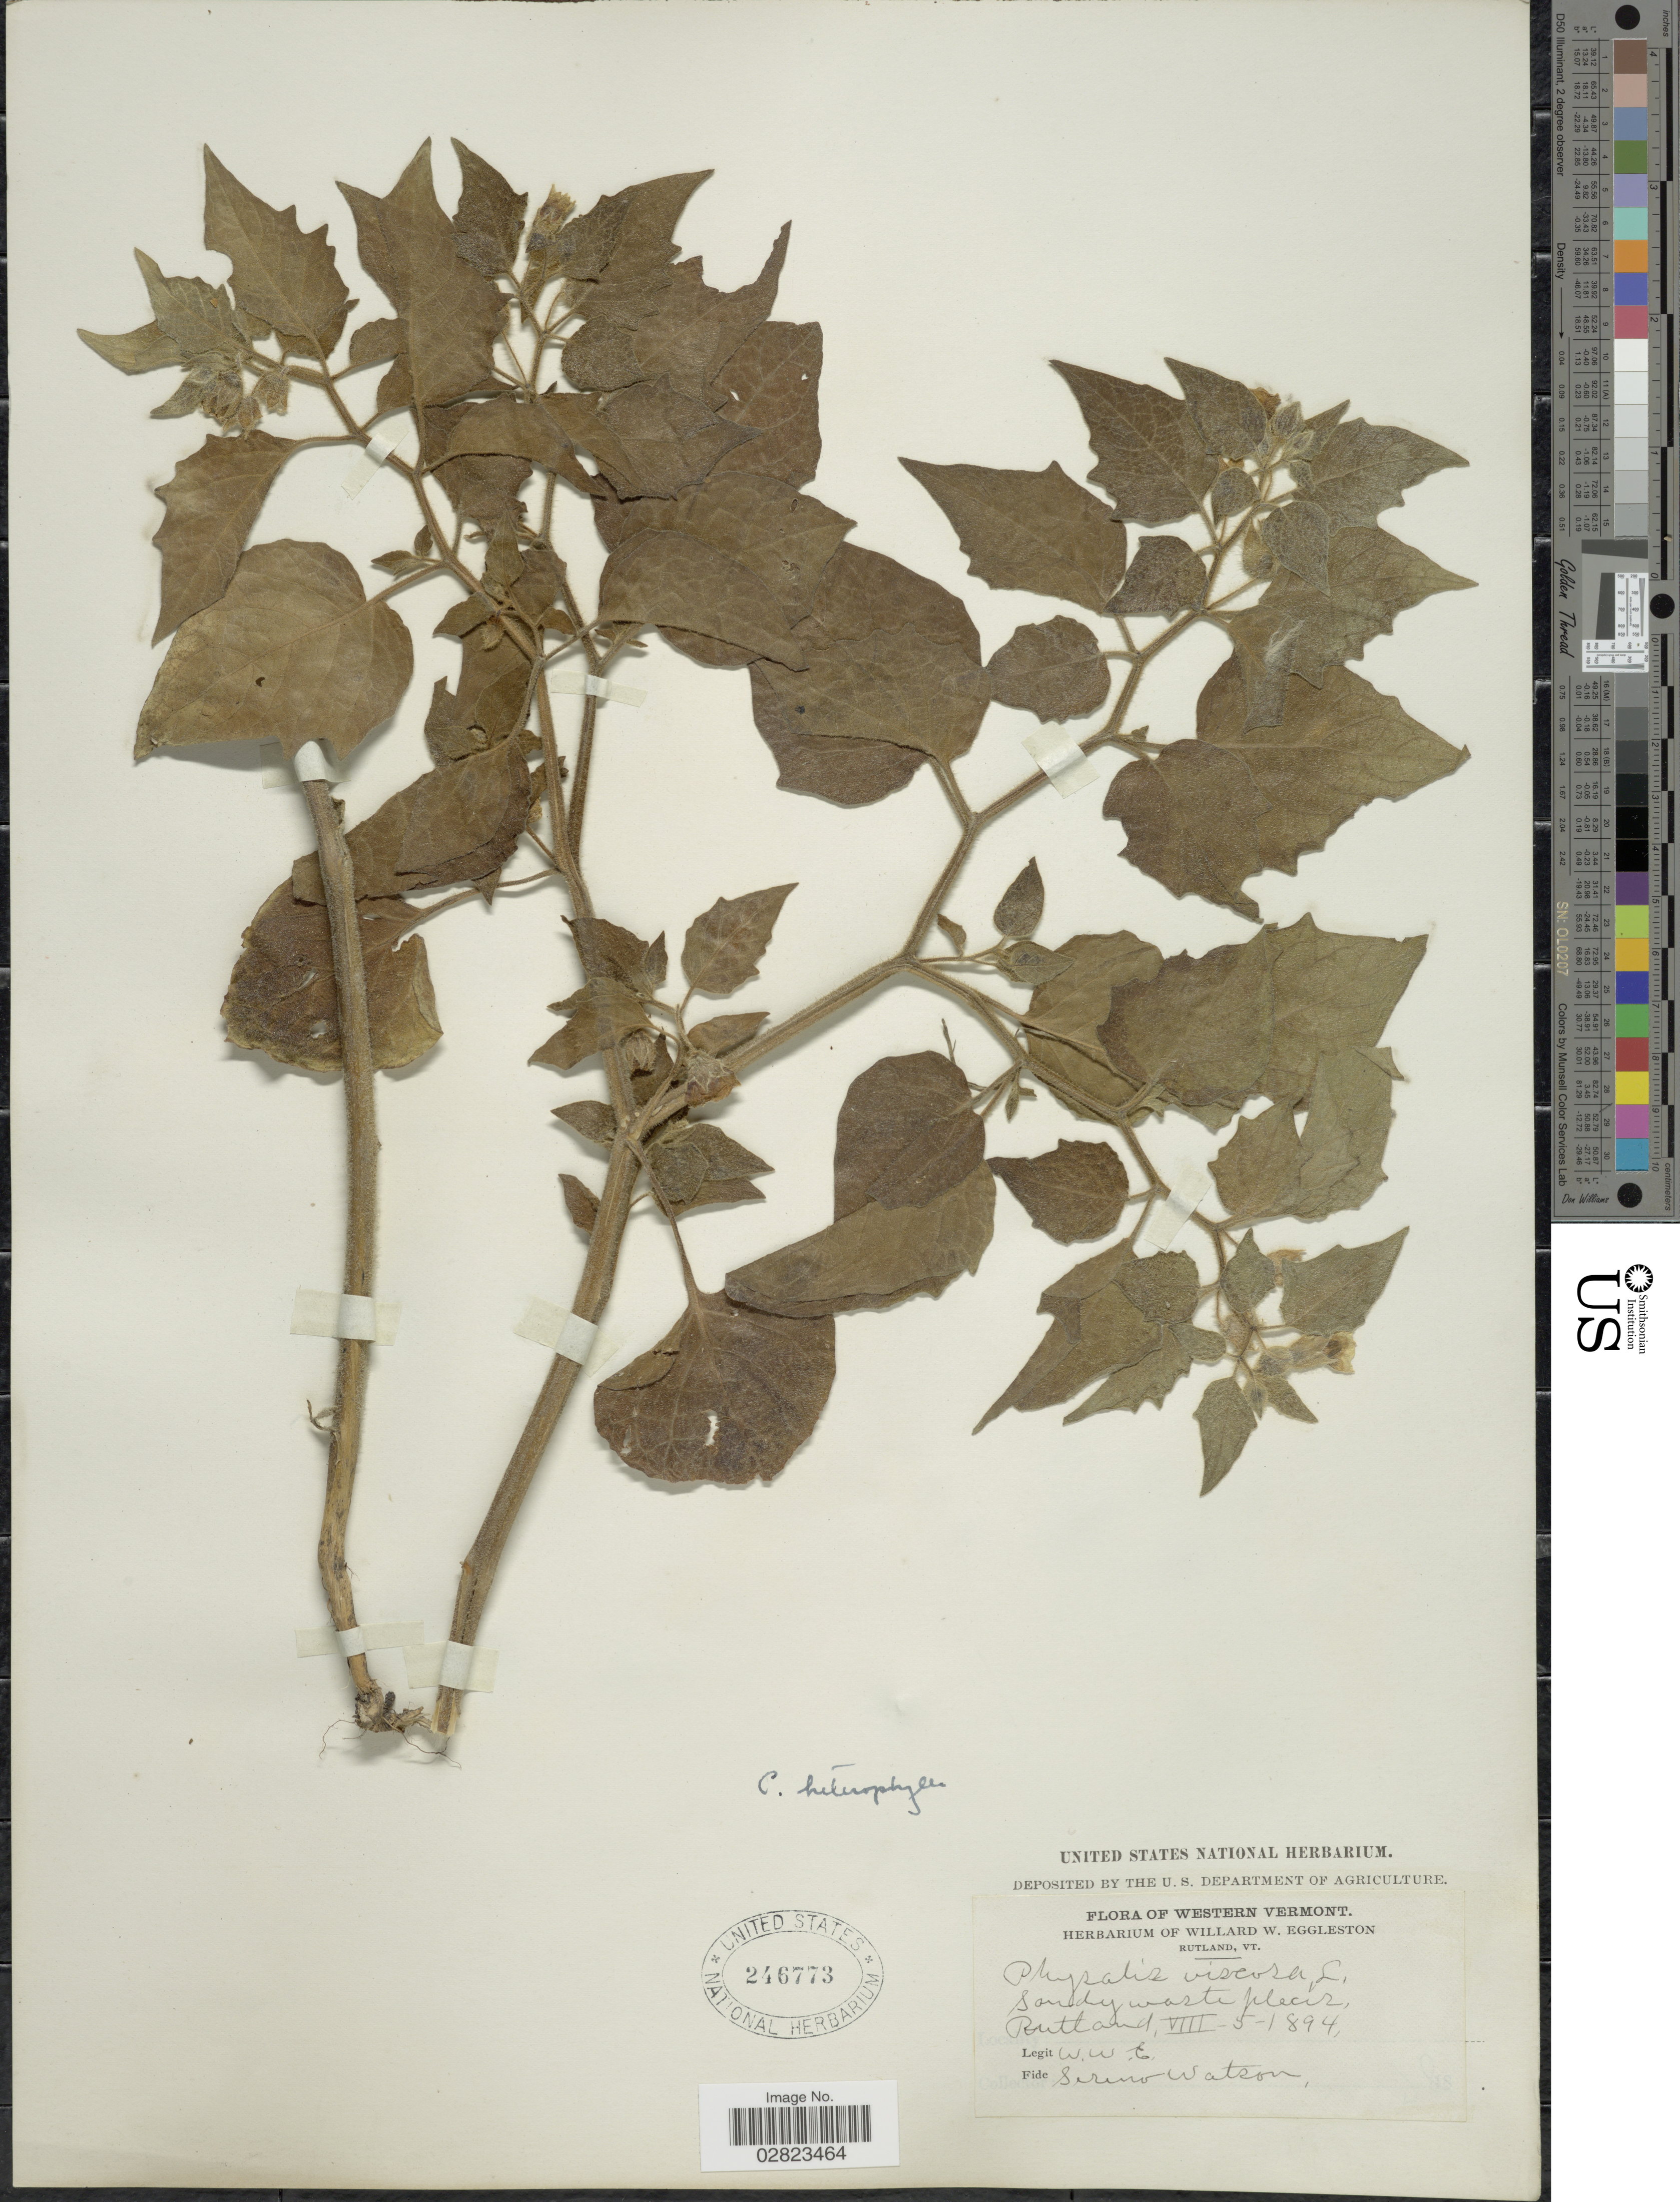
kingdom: Plantae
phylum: Tracheophyta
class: Magnoliopsida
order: Solanales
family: Solanaceae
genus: Physalis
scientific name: Physalis heterophylla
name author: Nees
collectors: W. W. Eggleston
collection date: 1894-08-05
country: United States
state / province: Vermont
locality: Western Vermont. Rutland.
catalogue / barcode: US 246773